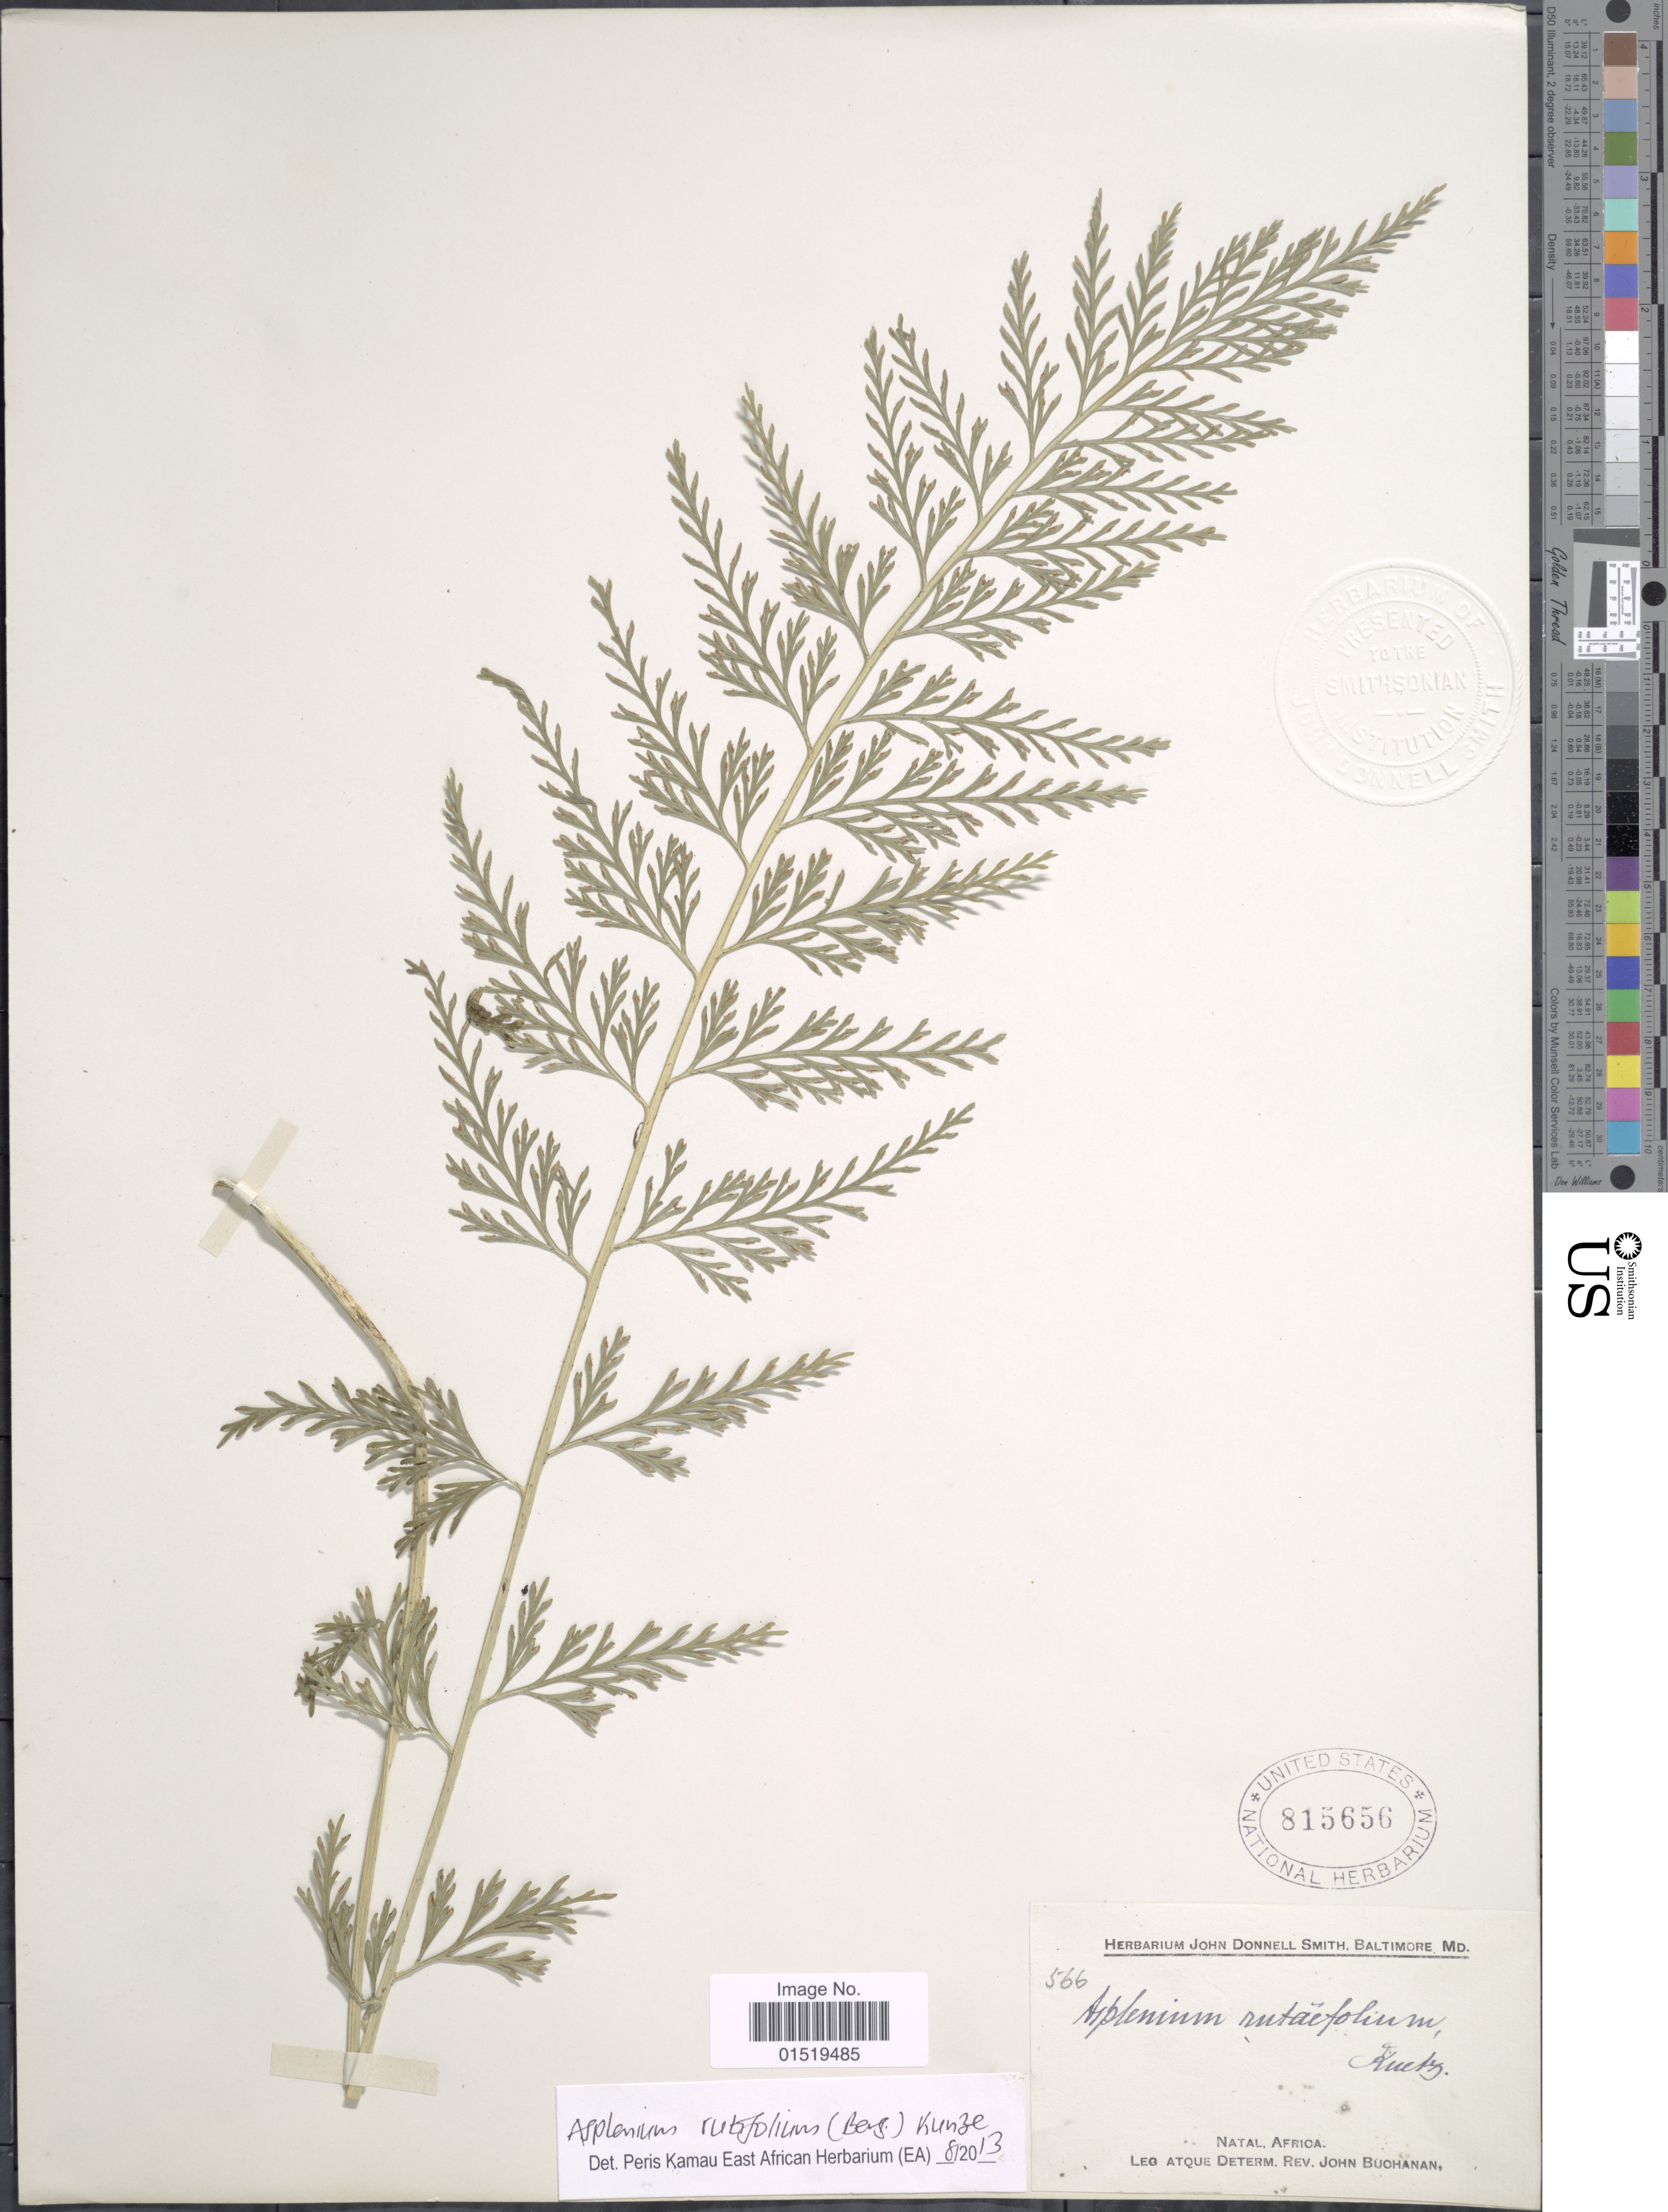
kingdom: Plantae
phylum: Tracheophyta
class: Polypodiopsida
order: Polypodiales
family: Aspleniaceae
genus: Asplenium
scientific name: Asplenium rutifolium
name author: (P.J. Bergius) Kunze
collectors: J. Buchanan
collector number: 566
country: South Africa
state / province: KwaZulu-Natal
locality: Natal.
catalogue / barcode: US 815656